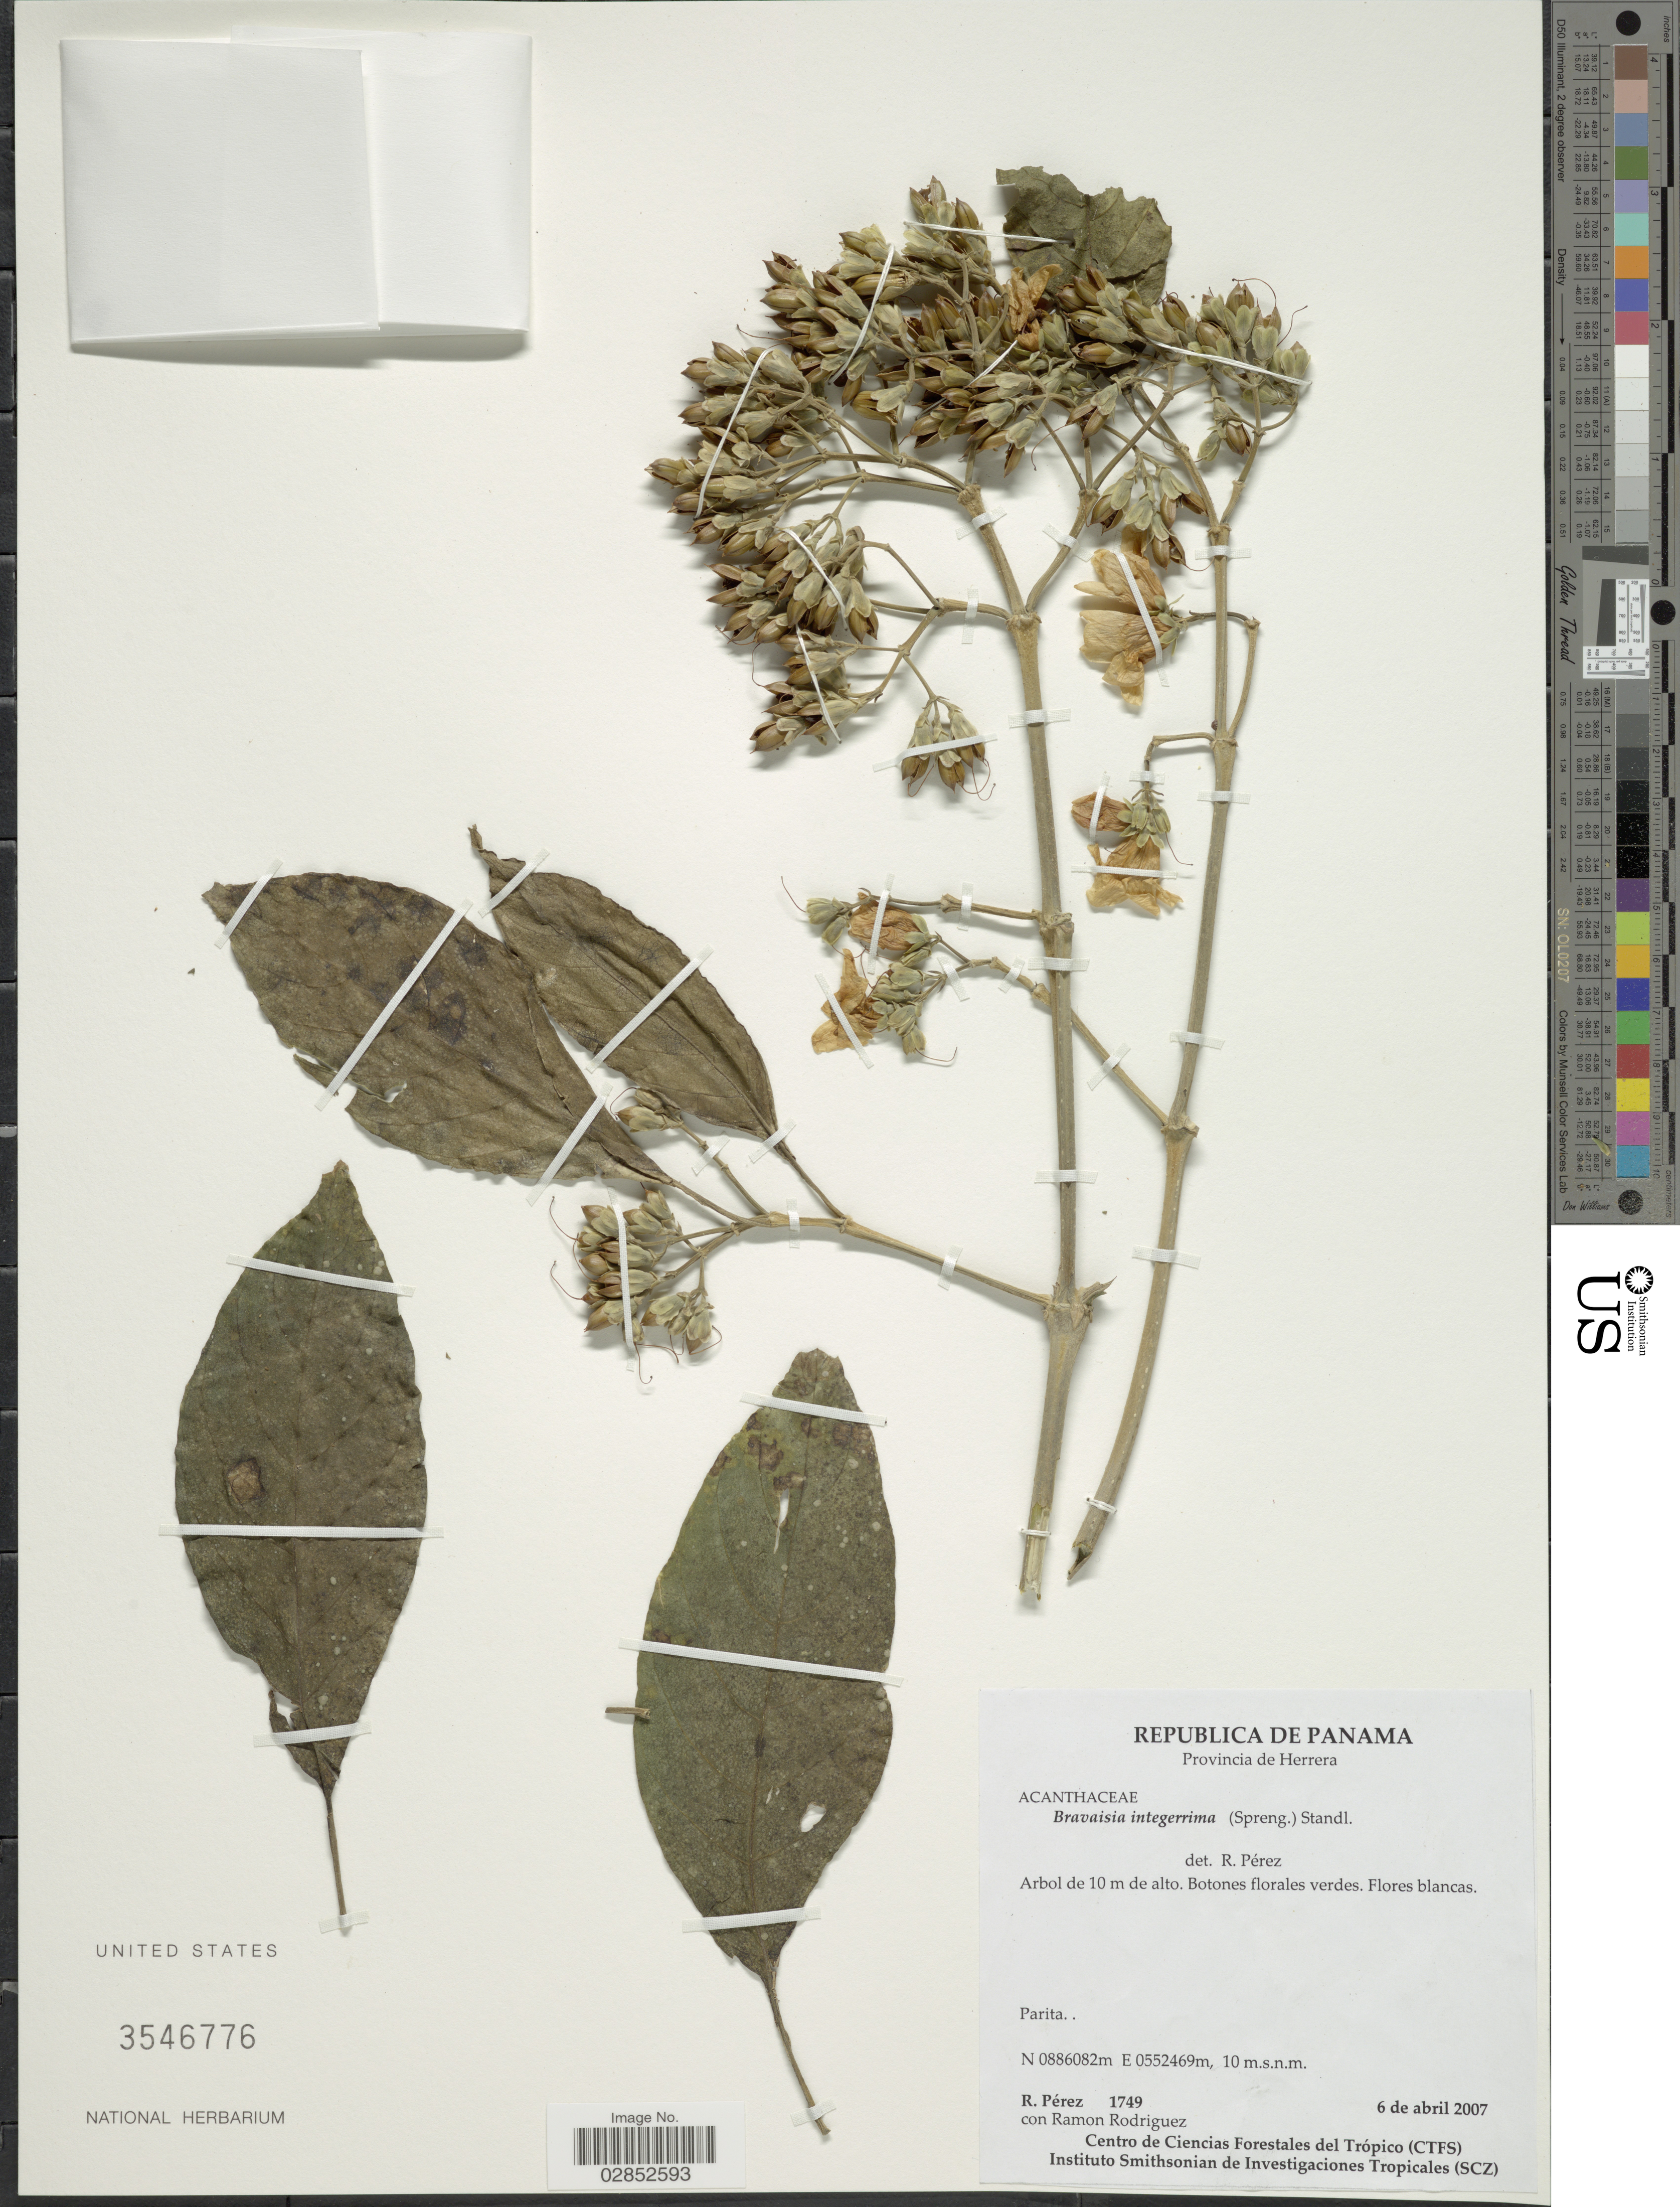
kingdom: Plantae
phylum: Tracheophyta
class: Magnoliopsida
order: Lamiales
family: Acanthaceae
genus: Bravaisia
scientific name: Bravaisia integerrima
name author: (Spreng.) Standl.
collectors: R. Perez & R. Rodriguez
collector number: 1749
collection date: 2007-04-06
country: Panama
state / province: Herrera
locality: Parita.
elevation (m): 10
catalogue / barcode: US 3546776